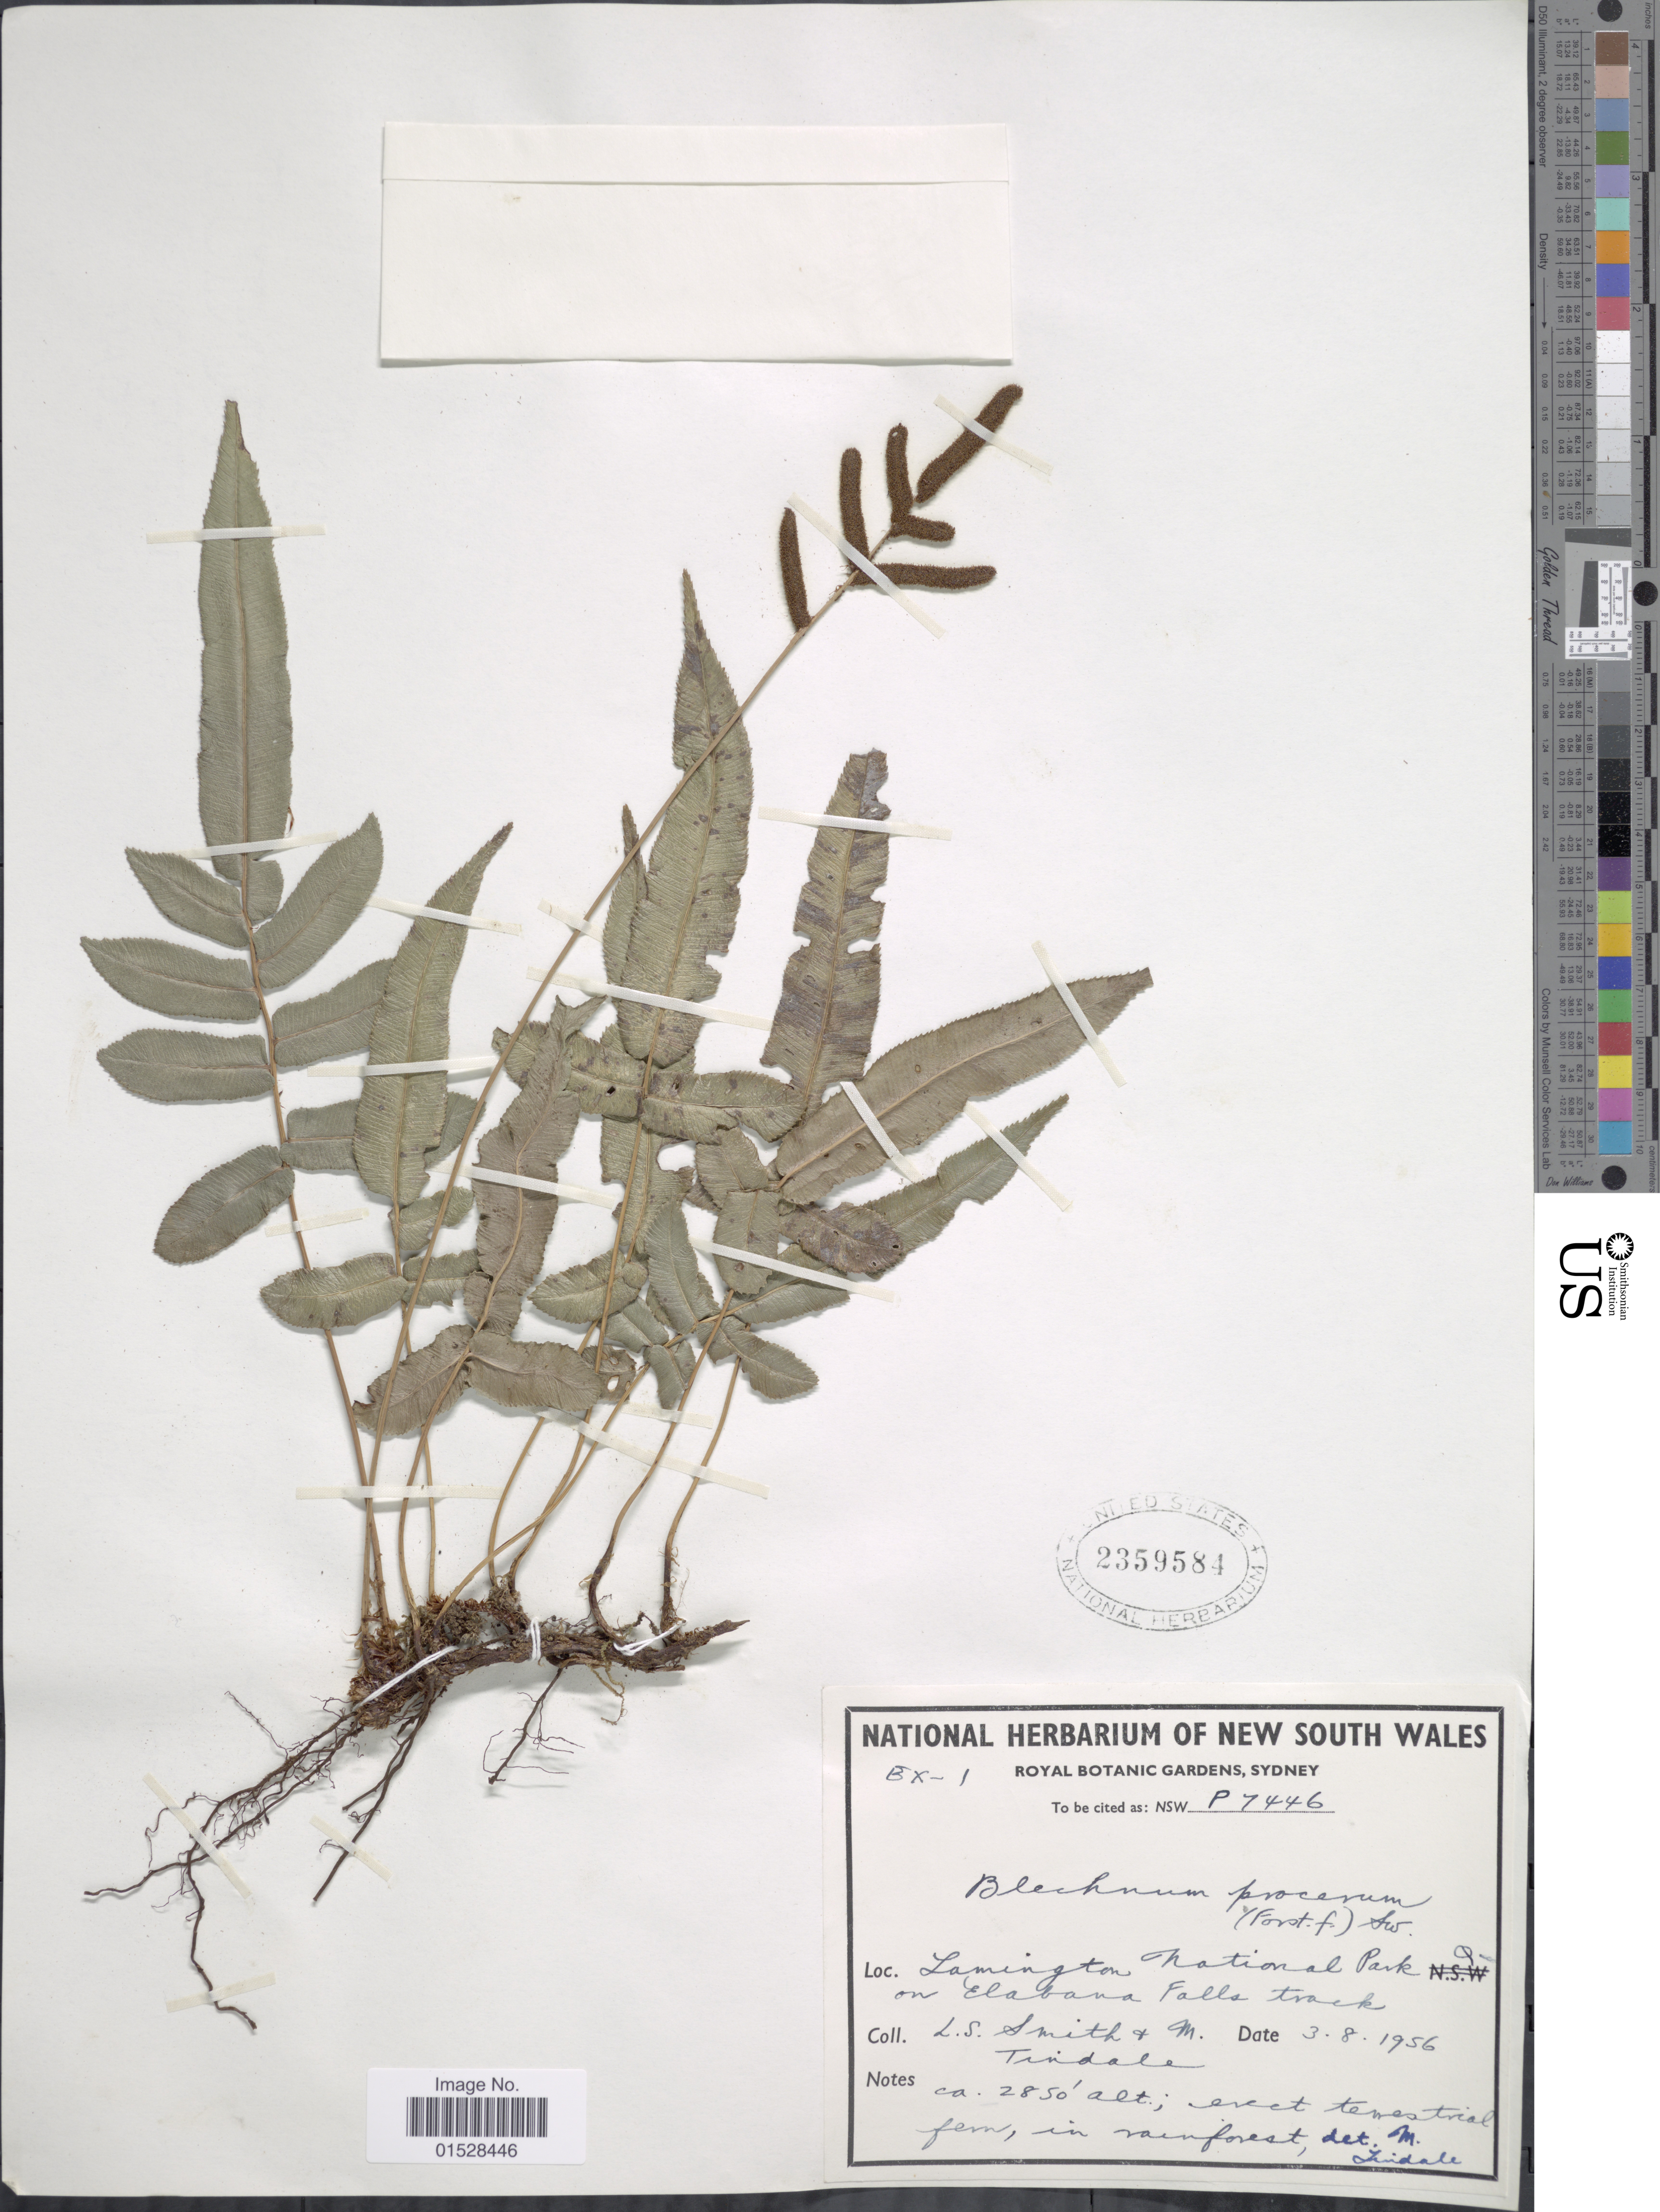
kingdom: Plantae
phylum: Tracheophyta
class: Polypodiopsida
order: Polypodiales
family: Blechnaceae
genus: Blechnum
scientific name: Blechnum procerum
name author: (F. Först.) Sw.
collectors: L. Smith & M. D. Tindale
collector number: P7446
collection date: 1956-08-03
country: Australia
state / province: Queensland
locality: Lamington National Park, on Elabana Falls track.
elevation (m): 869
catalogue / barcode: US 2359584